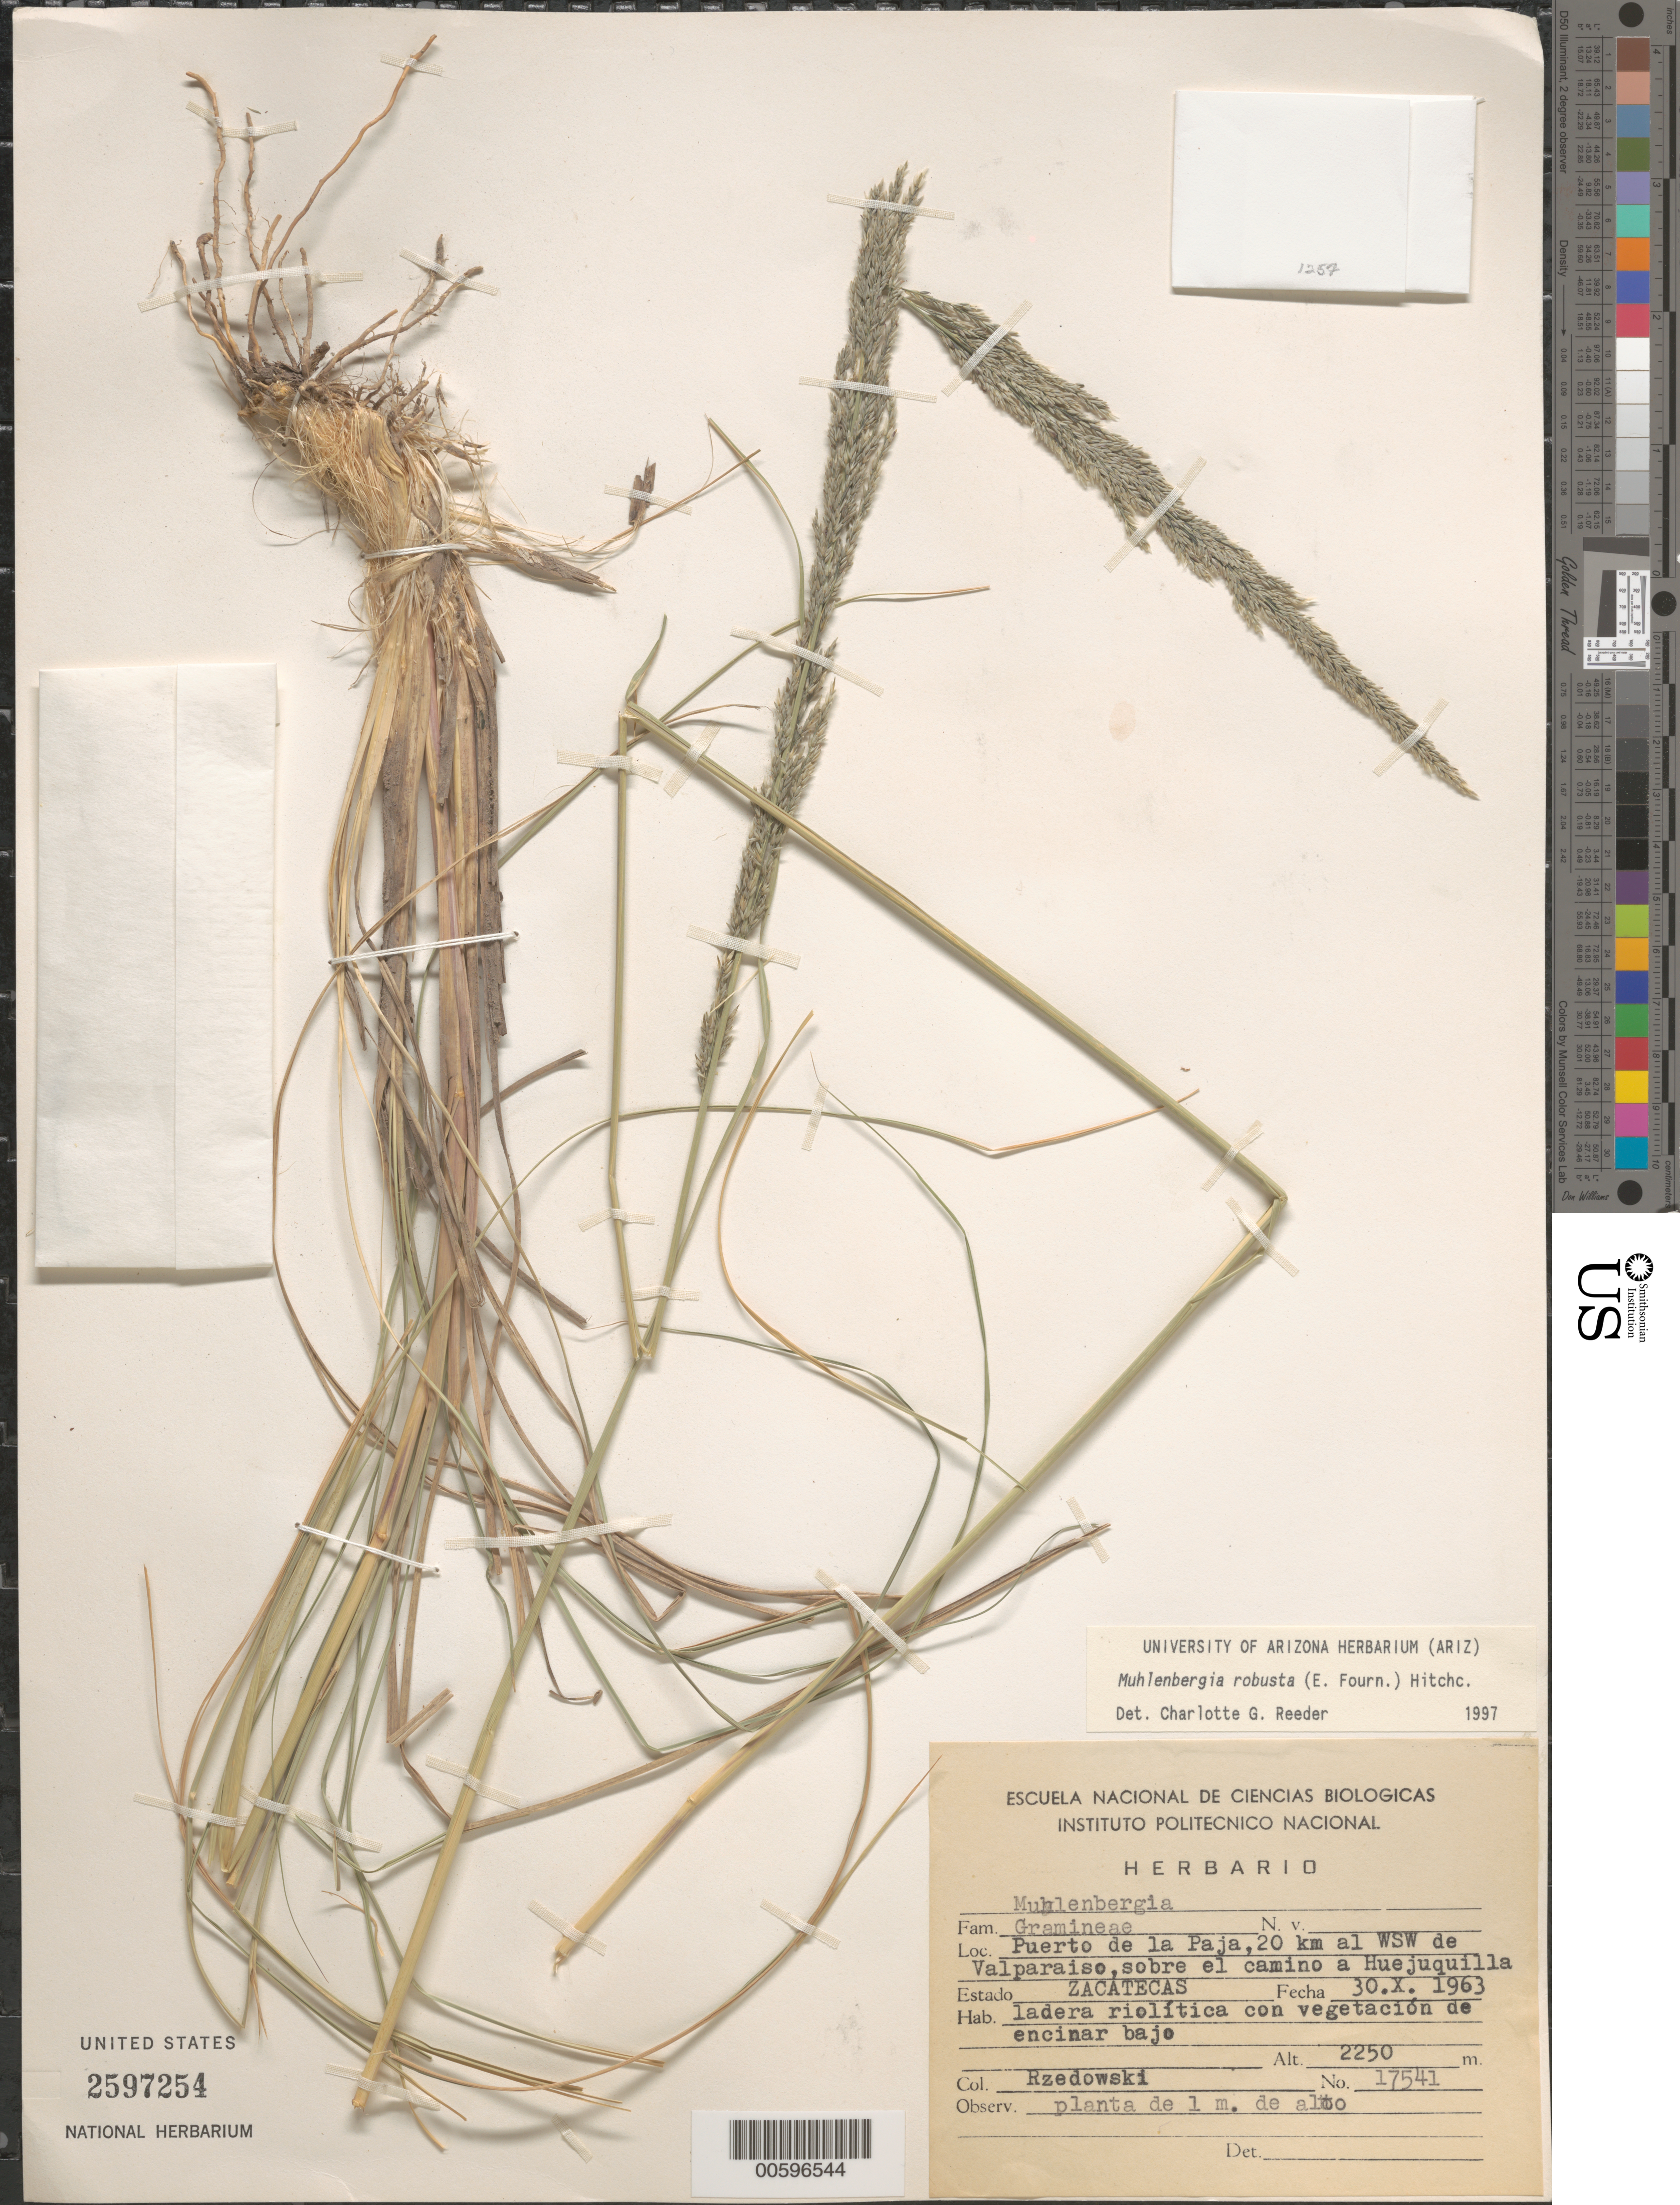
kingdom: Plantae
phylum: Tracheophyta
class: Liliopsida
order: Poales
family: Poaceae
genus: Muhlenbergia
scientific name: Muhlenbergia robusta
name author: (E. Fourn.) Hitchc.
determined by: Reeder, C. G., (ARIZ)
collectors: J. Rzedowski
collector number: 17541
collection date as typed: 30 Oct 1963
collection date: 1963-10-30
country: Mexico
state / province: Zacatecas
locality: Puerto de la Paja, 20 km al WSW de Valparaiso, sobre el camino a Huejuquilla.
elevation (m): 2250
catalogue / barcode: US 2597254